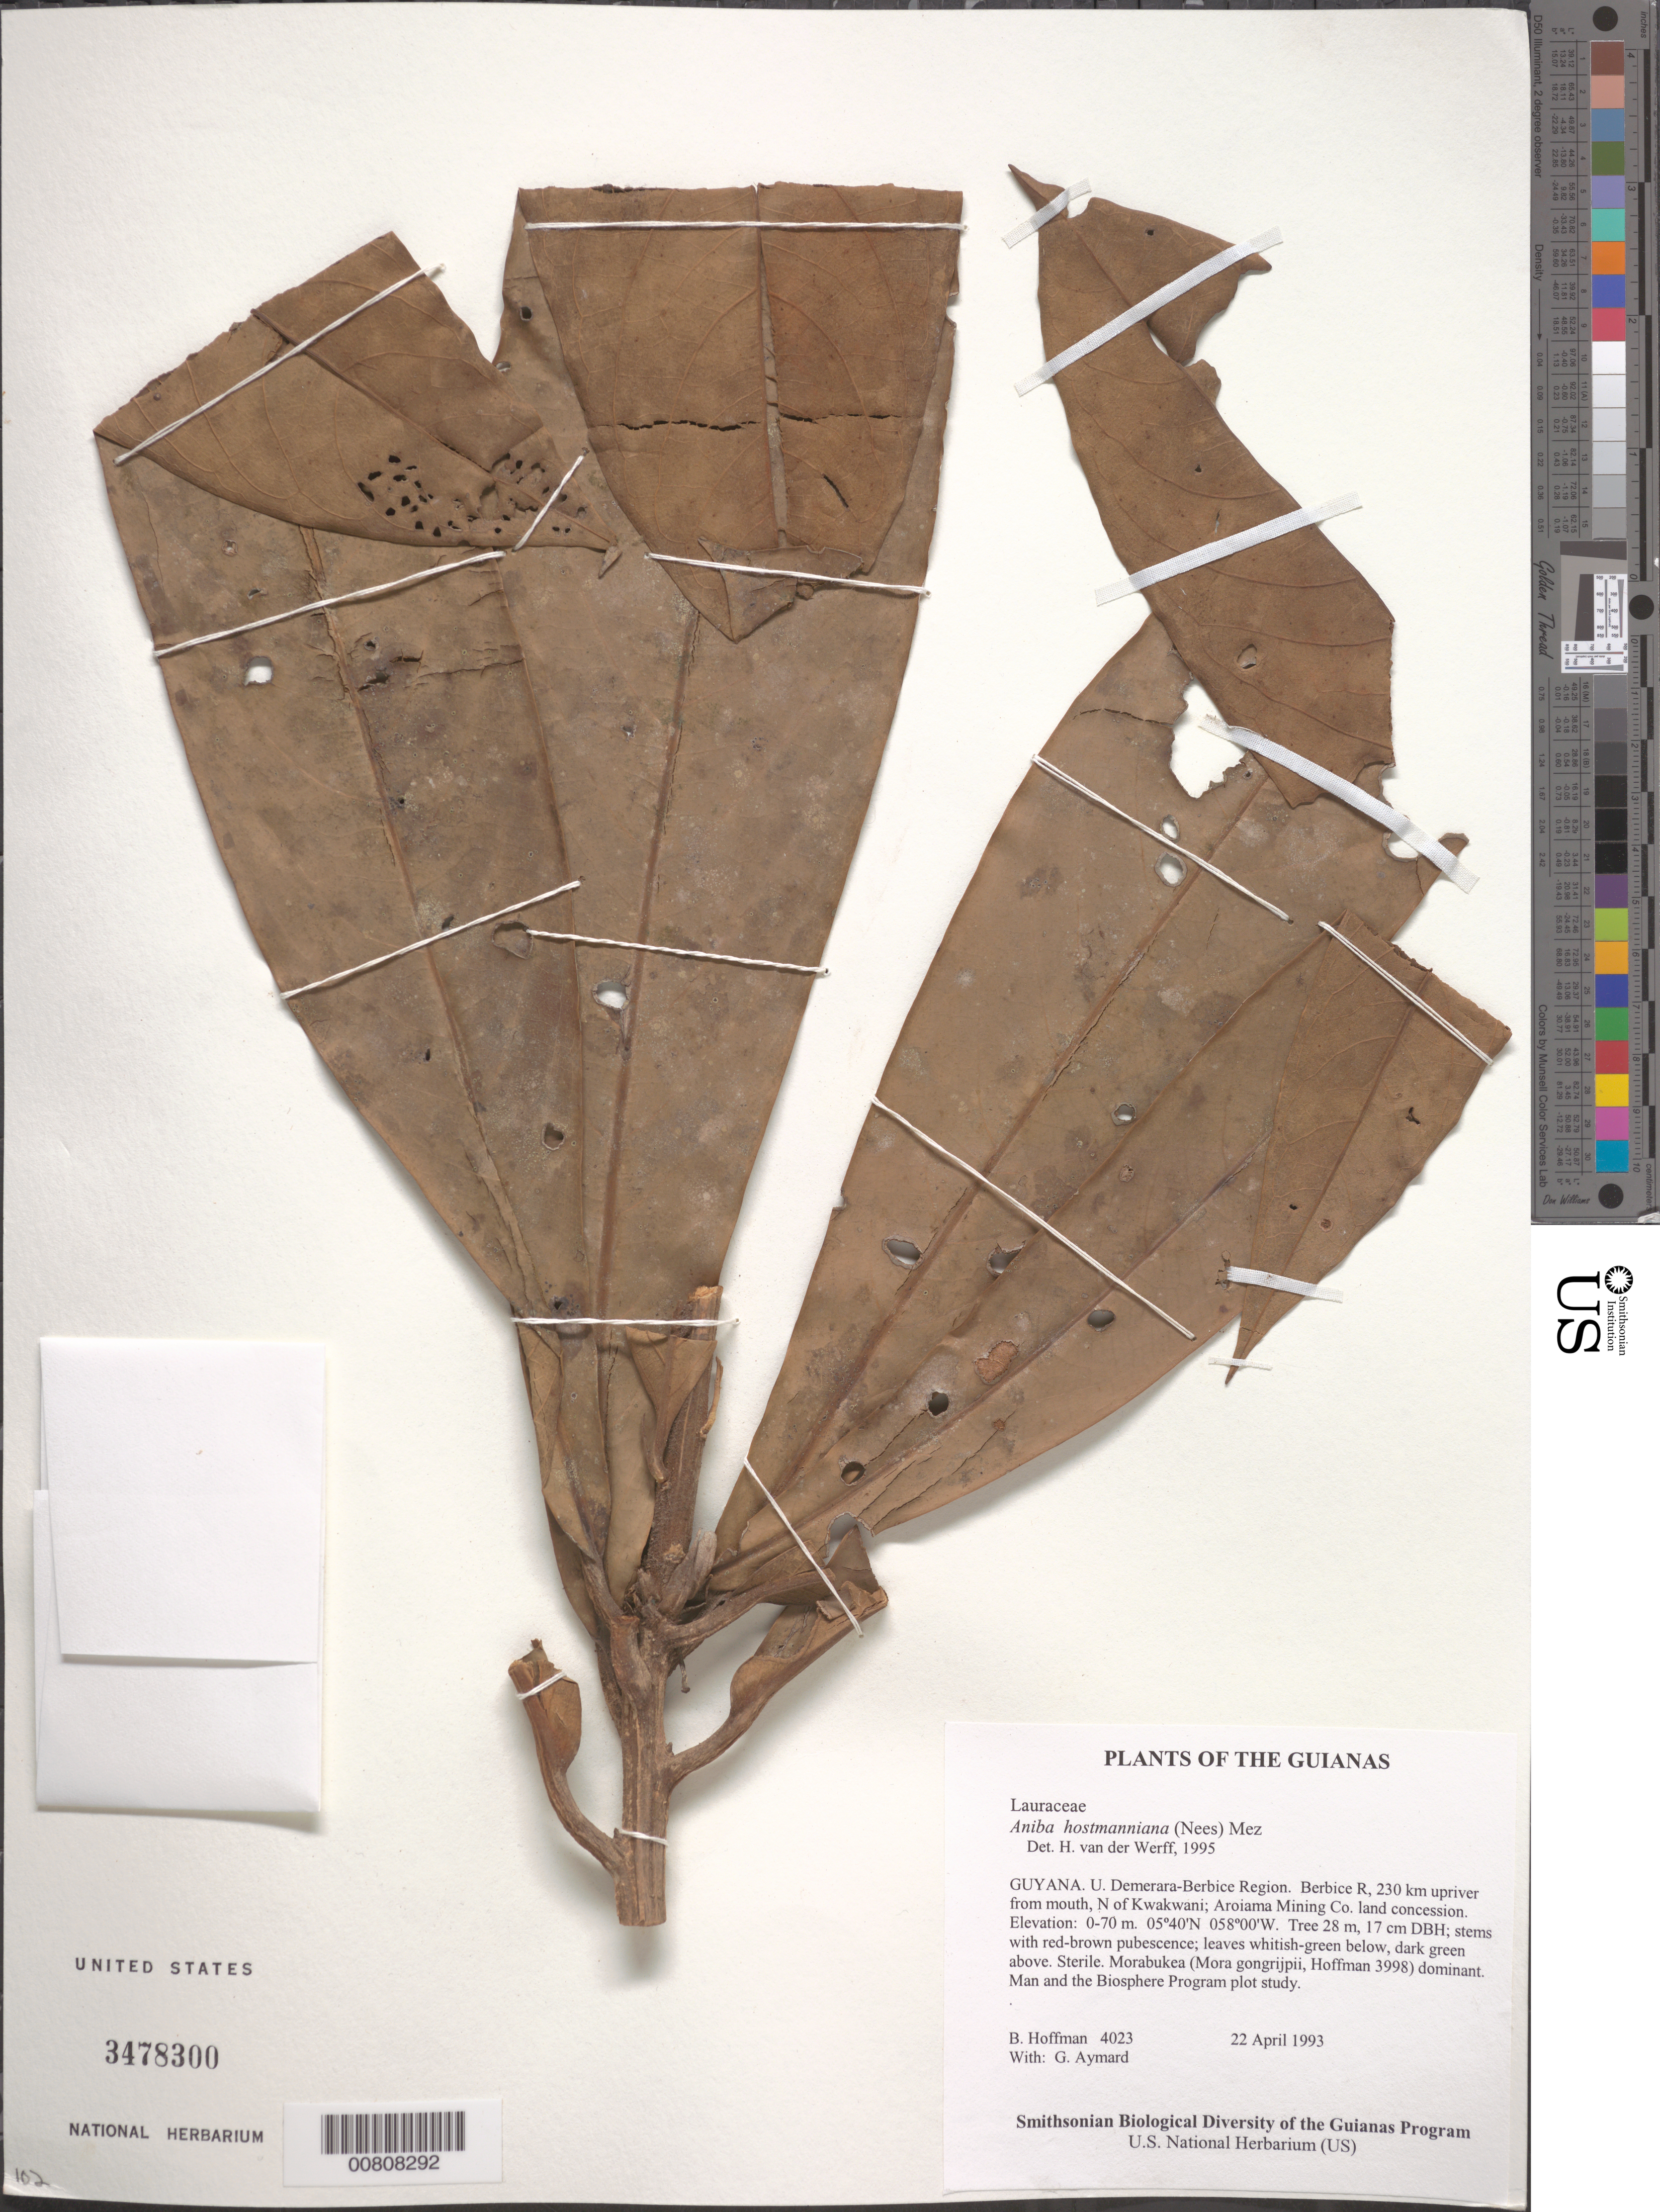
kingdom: Plantae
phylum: Tracheophyta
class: Magnoliopsida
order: Laurales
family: Lauraceae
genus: Aniba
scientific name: Aniba hostmanniana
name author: (Nees) Mez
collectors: B. Hoffman & G. A. Aymard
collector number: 4023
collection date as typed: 22 April 1993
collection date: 1993-04-22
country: Guyana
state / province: U. Demerara-Berbice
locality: Berbice River, 230 km upriver from mouth, N of Kwakwani; Aroiama Mining Co. land concession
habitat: Mixed evergreen forest (mostly disturbed) on brown sandy loam over bauxite deposits; gently undulating terrain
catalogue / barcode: US 3478300